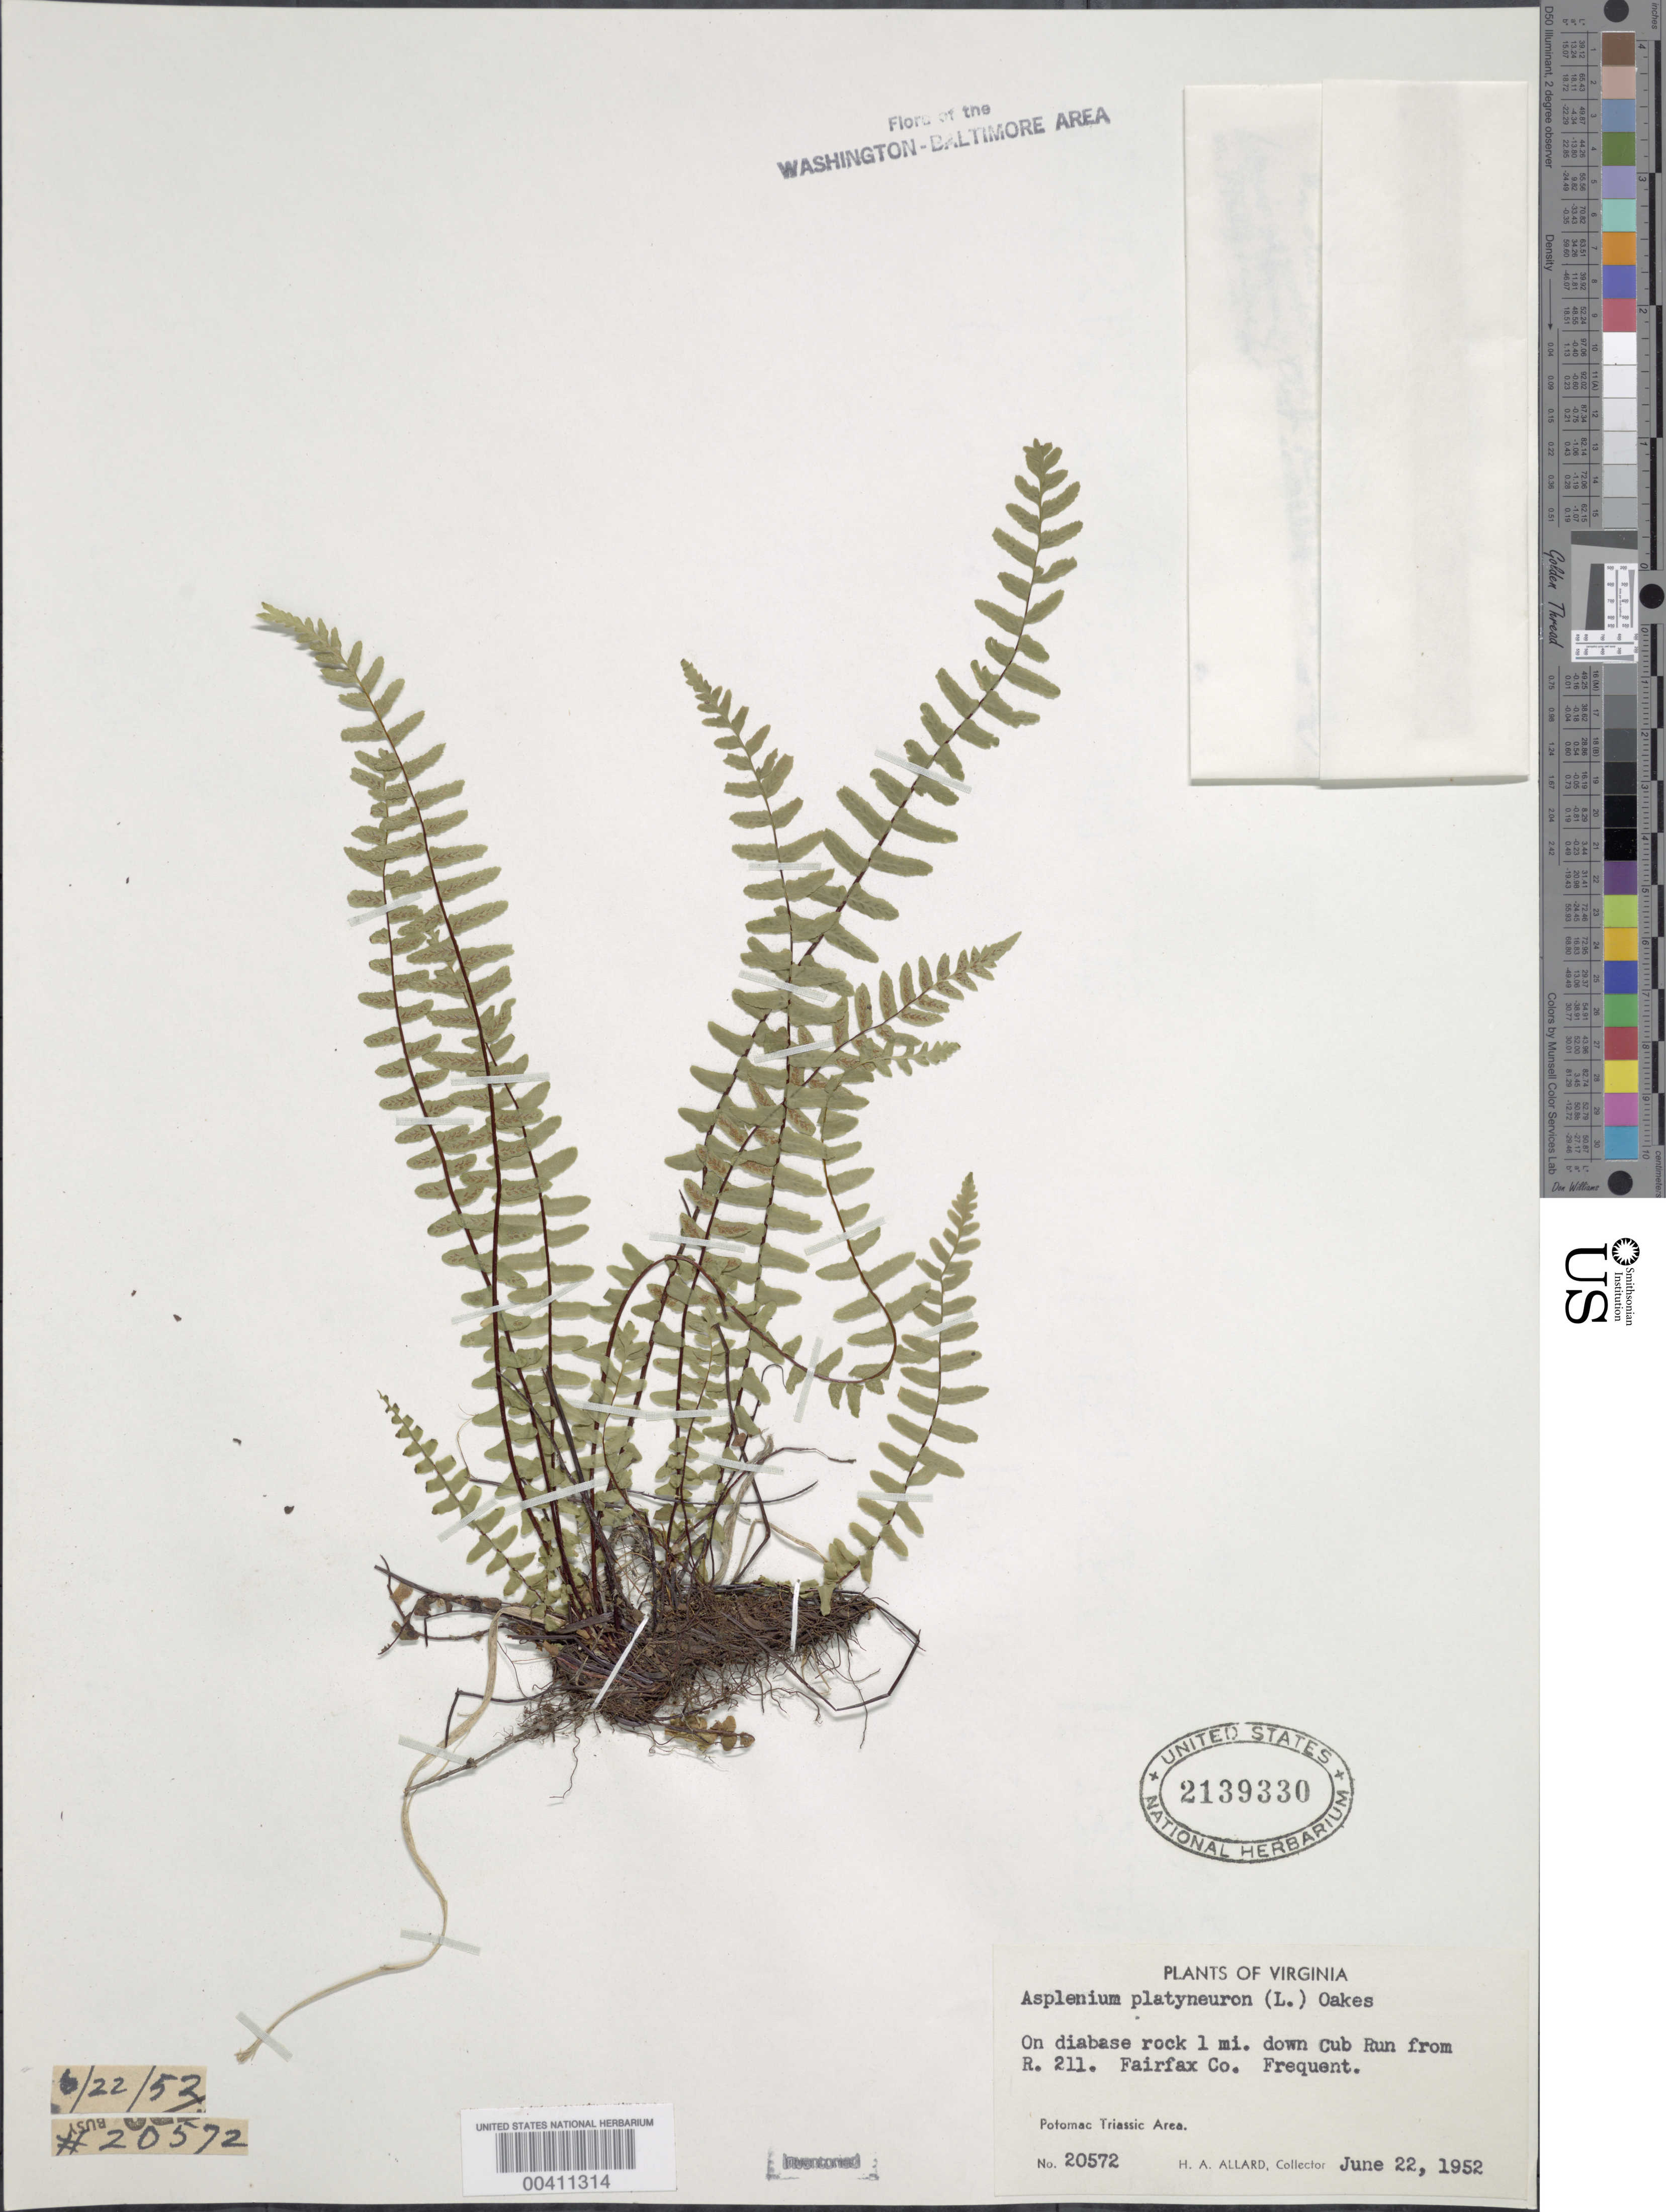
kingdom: Plantae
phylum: Tracheophyta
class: Polypodiopsida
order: Polypodiales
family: Aspleniaceae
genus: Asplenium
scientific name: Asplenium platyneuron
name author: (L.) Britton, Stearns & Poggenb.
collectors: H. A. Allard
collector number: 20572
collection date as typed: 22 Jun 1952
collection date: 1952-06-22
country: United States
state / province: Virginia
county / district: Fairfax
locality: downstream from Route 211 on Cub Run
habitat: Diabase rock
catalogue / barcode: US 2139330